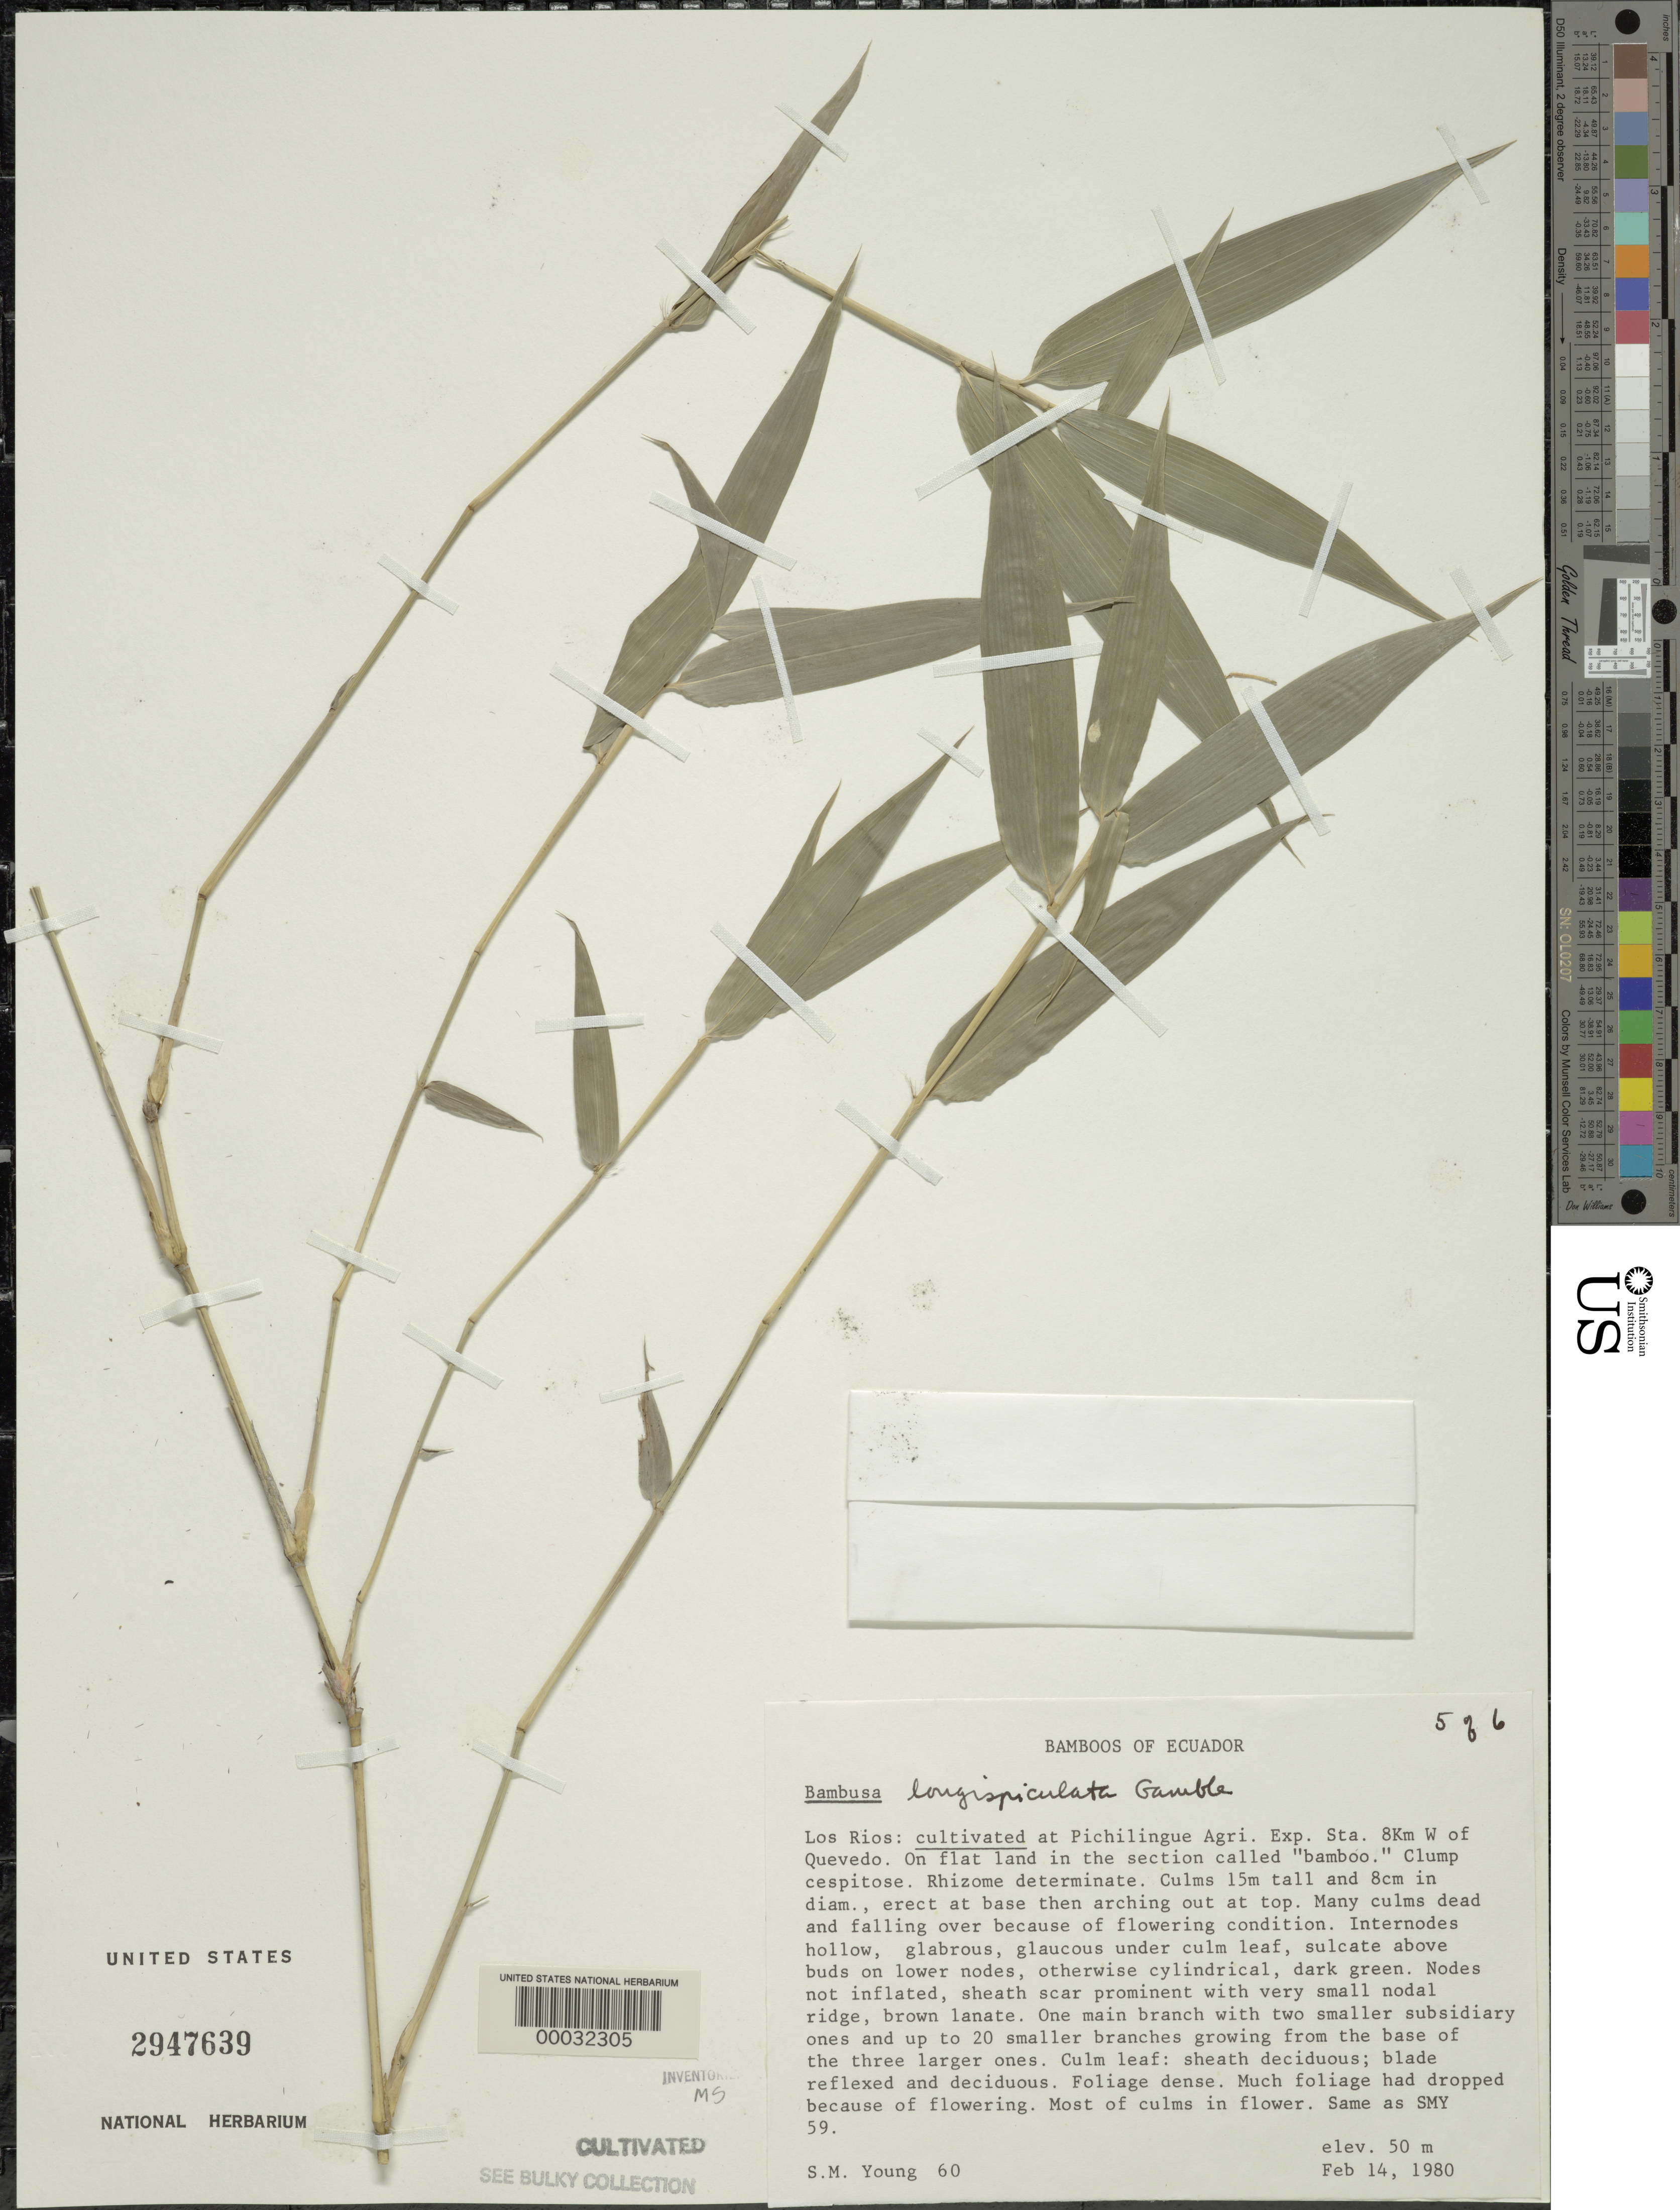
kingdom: Plantae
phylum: Tracheophyta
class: Liliopsida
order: Poales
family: Poaceae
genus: Bambusa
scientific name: Bambusa longispiculata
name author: Gamble ex Brandis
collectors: S. Young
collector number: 60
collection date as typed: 14 Feb 1980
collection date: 1980-02-14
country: Ecuador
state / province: Los Ríos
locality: Pichilingue agricultural Experimentalal station-Quevedo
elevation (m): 50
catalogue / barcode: US 2947639